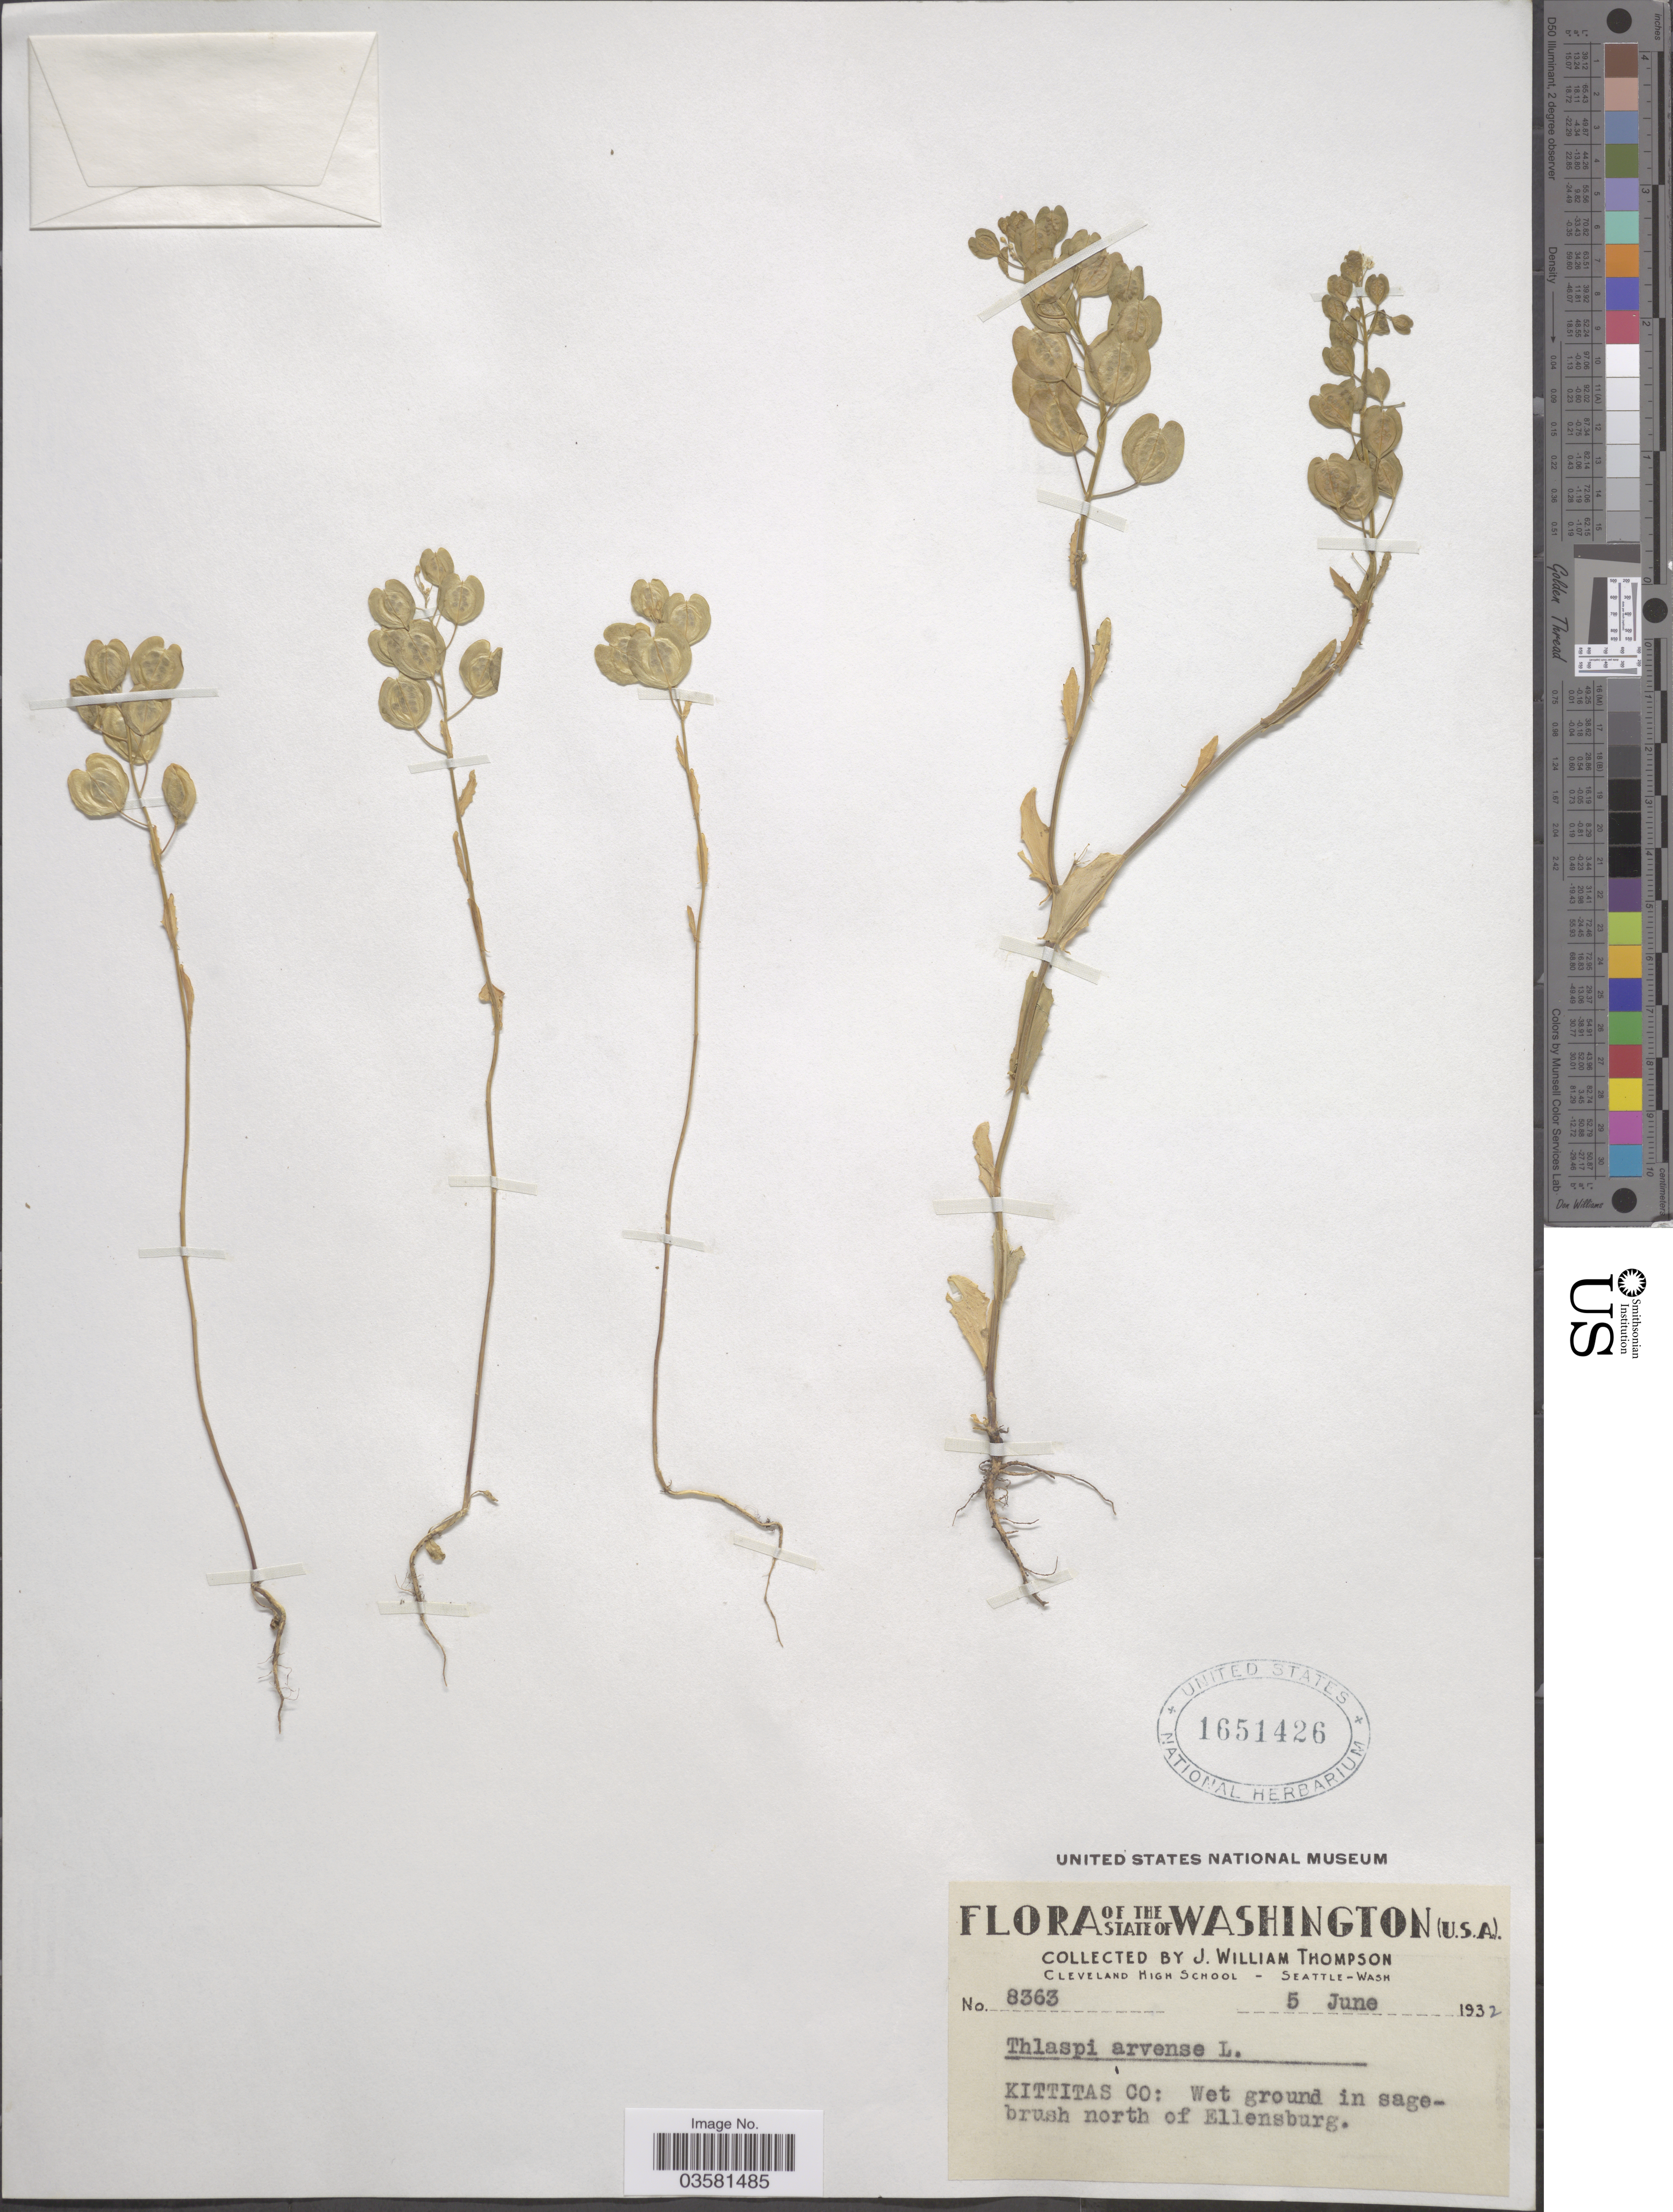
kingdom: Plantae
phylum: Tracheophyta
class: Magnoliopsida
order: Brassicales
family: Brassicaceae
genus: Thlaspi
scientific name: Thlaspi arvense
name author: L.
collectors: J. W. Thompson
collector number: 8363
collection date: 1932-06-05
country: United States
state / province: Washington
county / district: Kittitas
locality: Kittitas Co: Wet ground in sagebrush north of Ellensburg.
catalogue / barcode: US 1651426